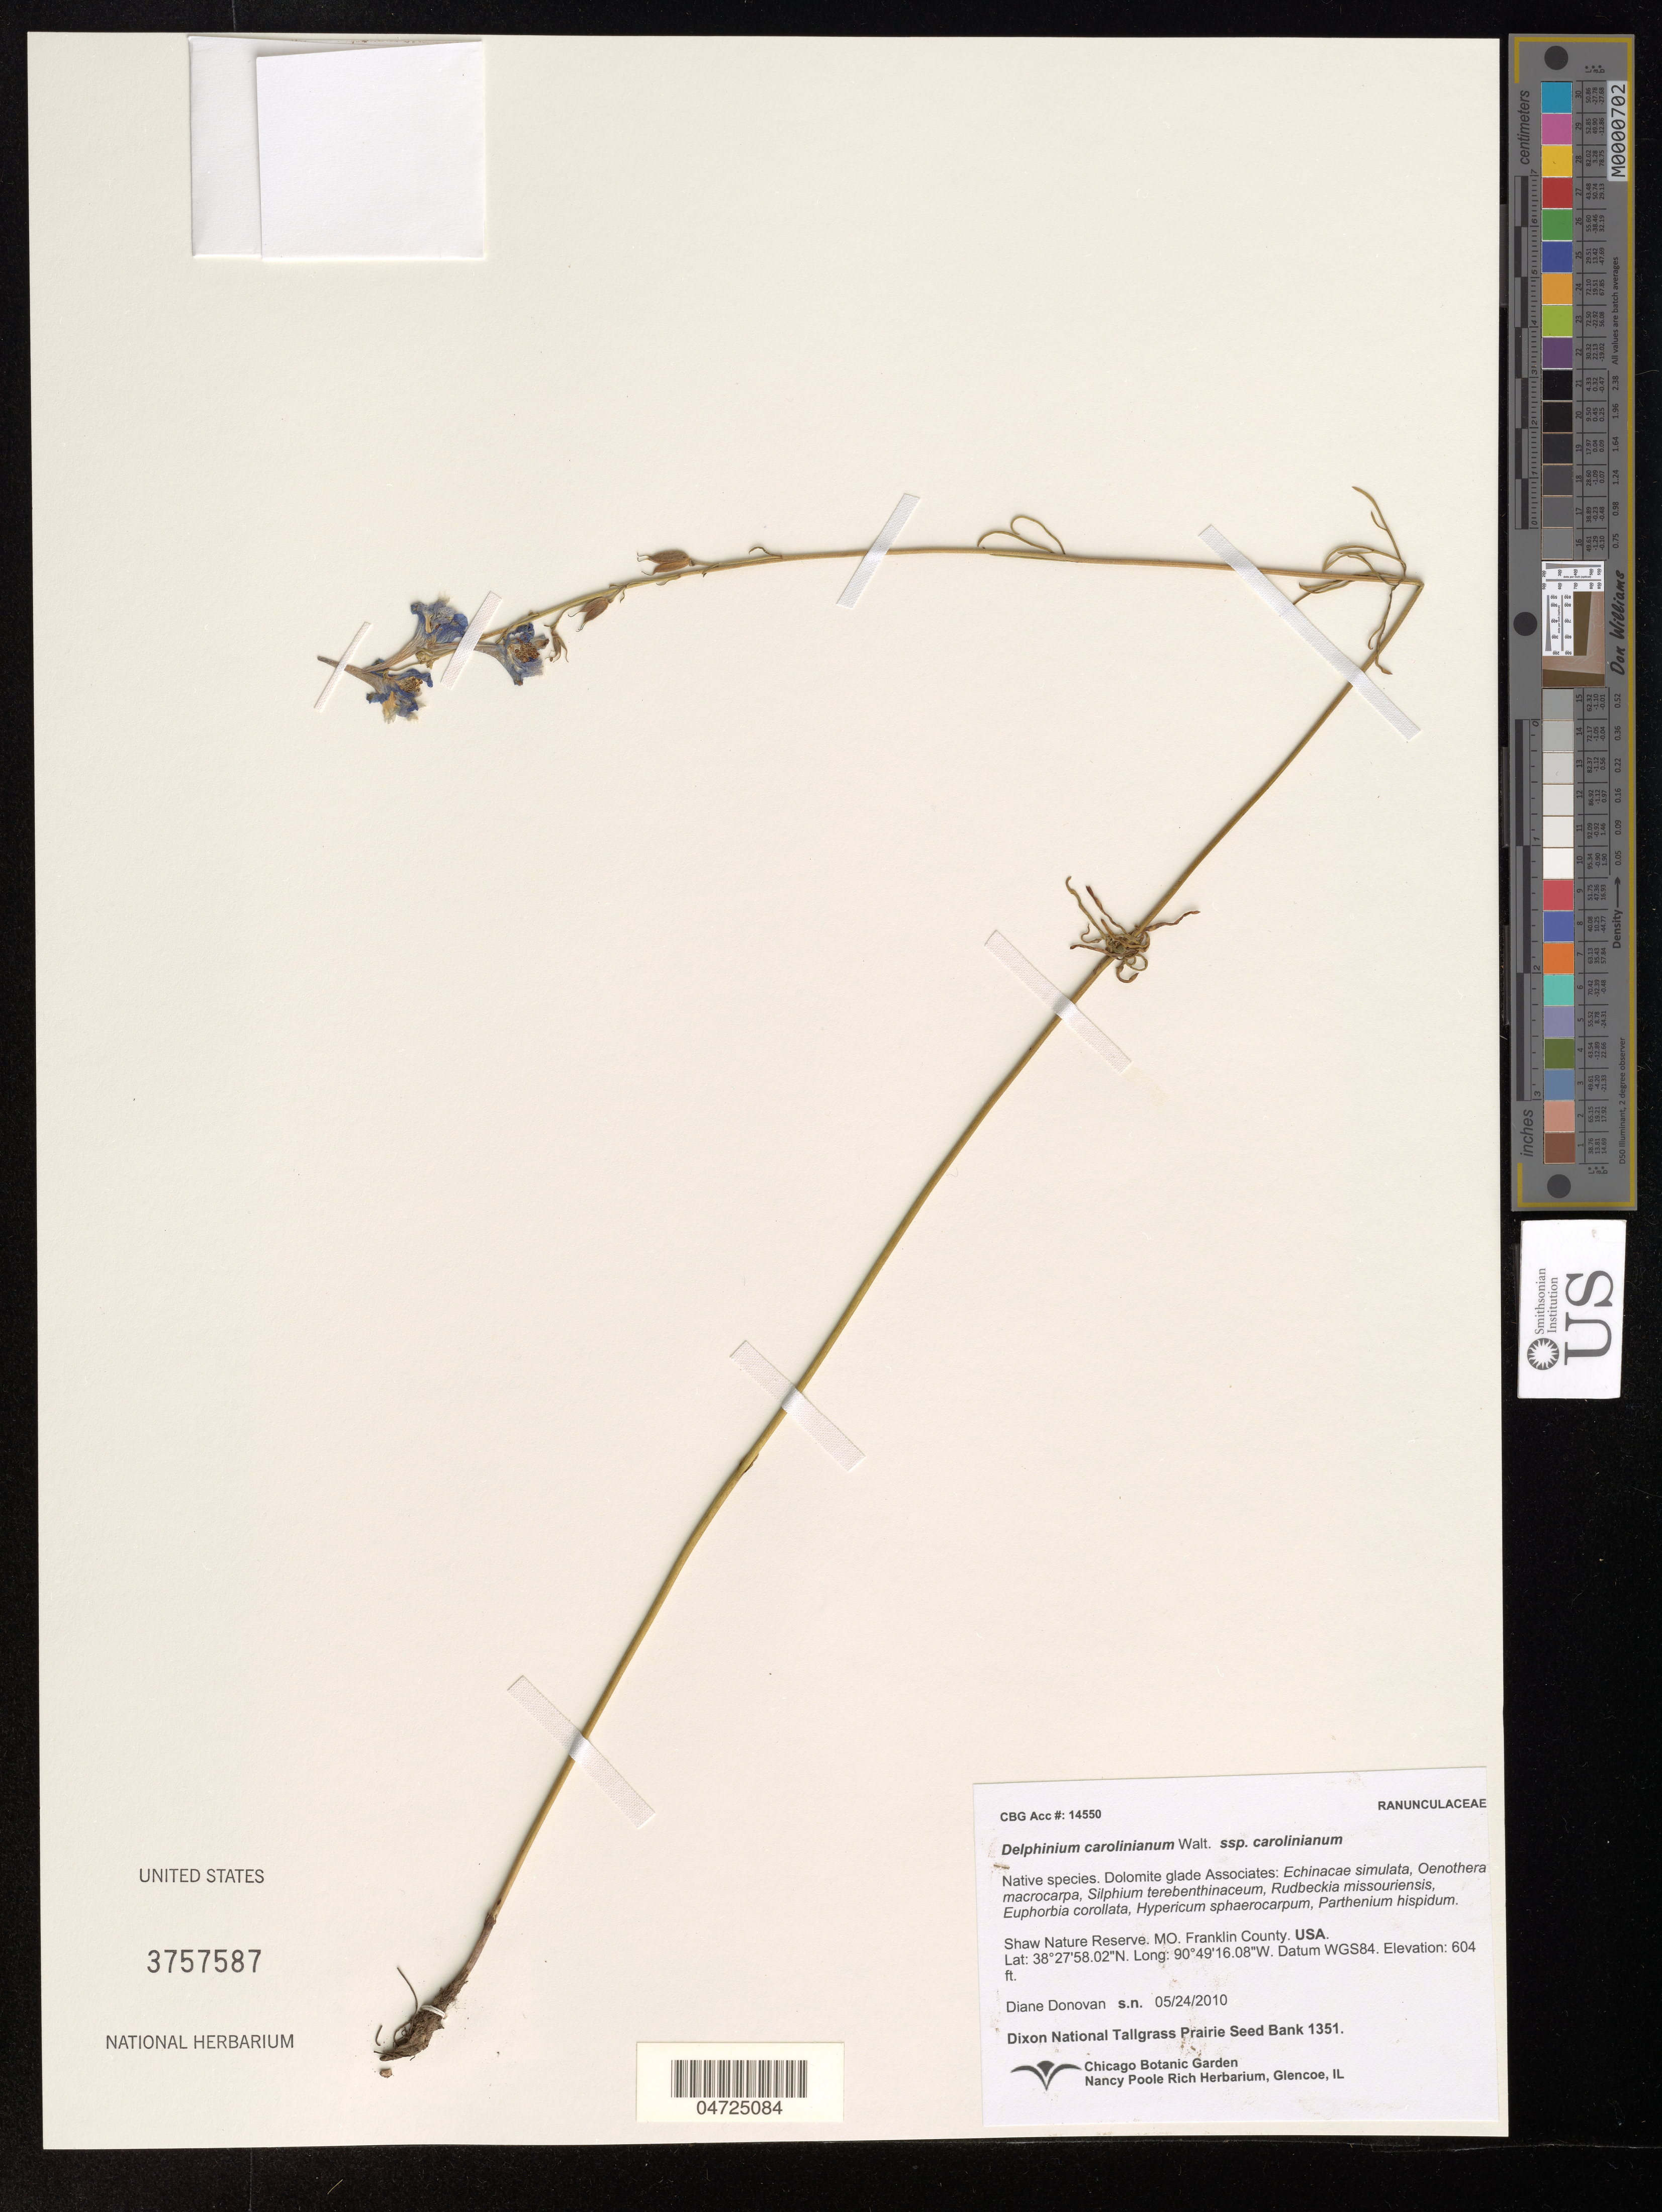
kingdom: Plantae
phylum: Tracheophyta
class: Magnoliopsida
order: Ranunculales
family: Ranunculaceae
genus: Delphinium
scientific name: Delphinium carolinianum subsp. carolinianum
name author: Walter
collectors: D. Donovan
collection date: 2010-05-24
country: United States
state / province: Missouri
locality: Shaw Nature Reserve. MO. Franklin County. Datum WGS84.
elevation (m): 184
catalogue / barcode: US 3757587